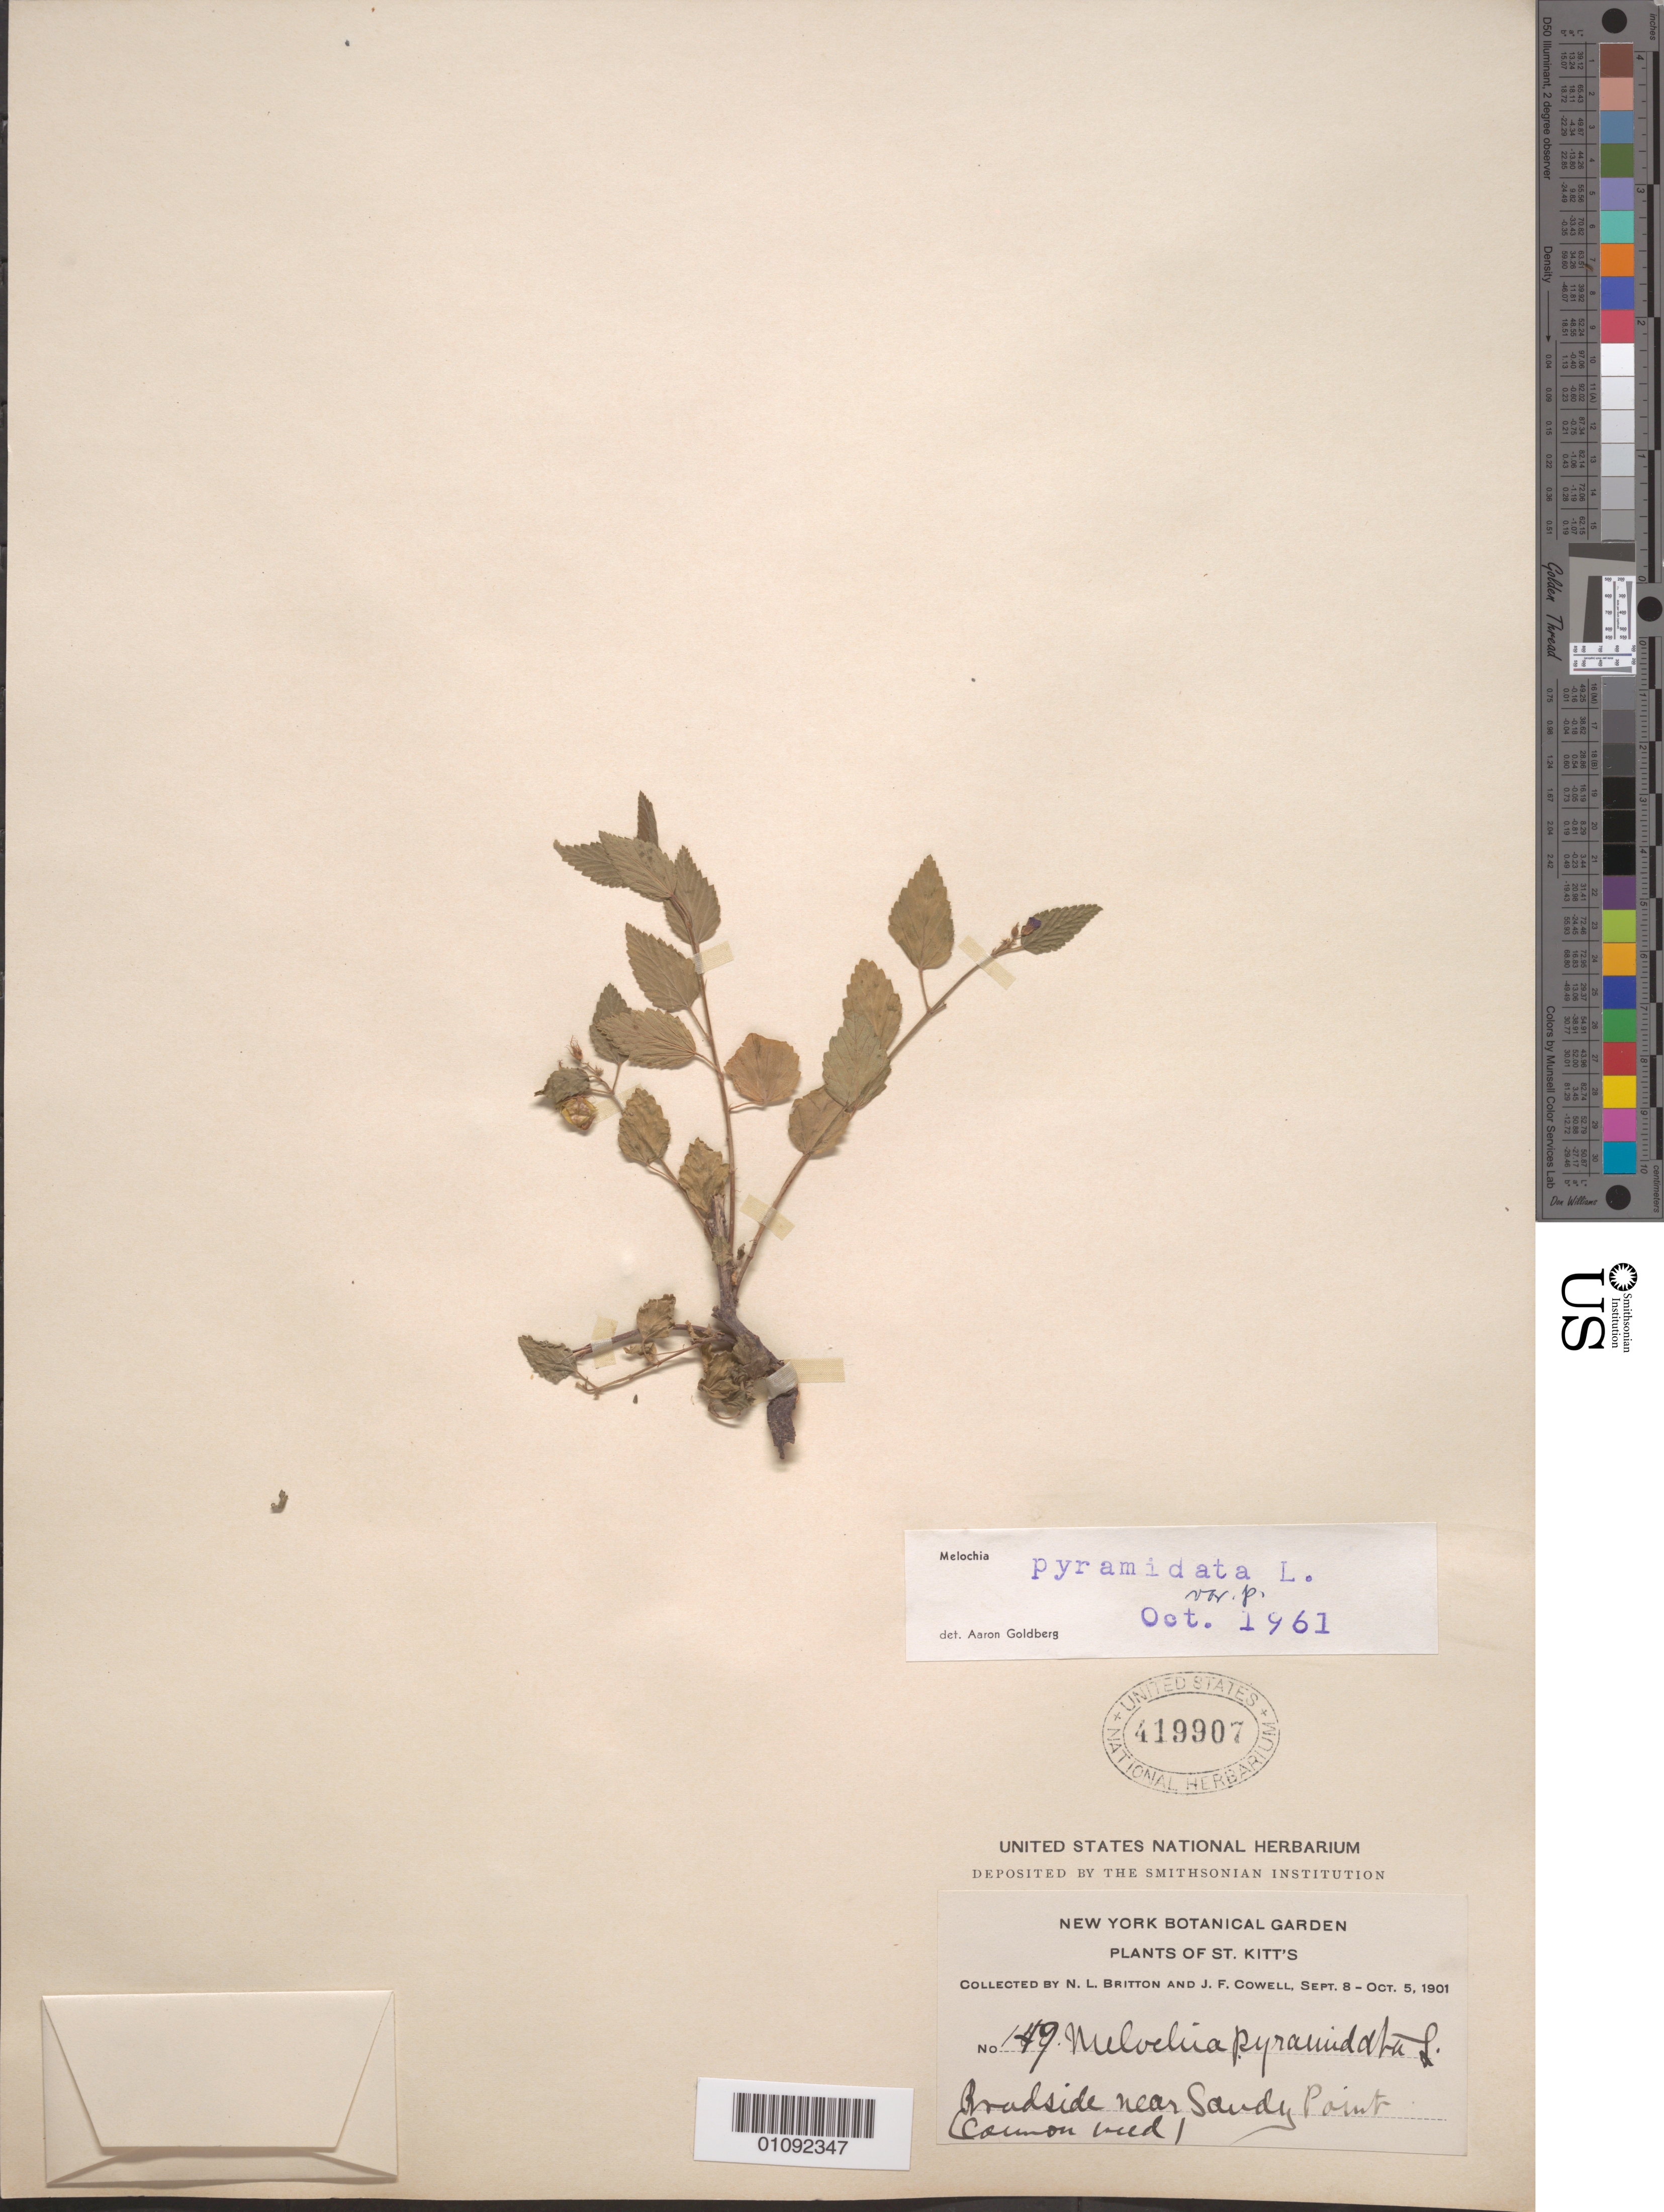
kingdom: Plantae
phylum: Tracheophyta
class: Magnoliopsida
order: Malvales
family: Malvaceae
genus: Melochia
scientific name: Melochia pyramidata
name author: L.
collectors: N. Britton & J. F. Cowell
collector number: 149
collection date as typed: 08 Sep 1901 to 05 Oct 1901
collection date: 1901-09-08/1901-10-05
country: St. Christopher-Nevis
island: St. Christopher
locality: Roadside near Sandy Point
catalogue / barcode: US 419907